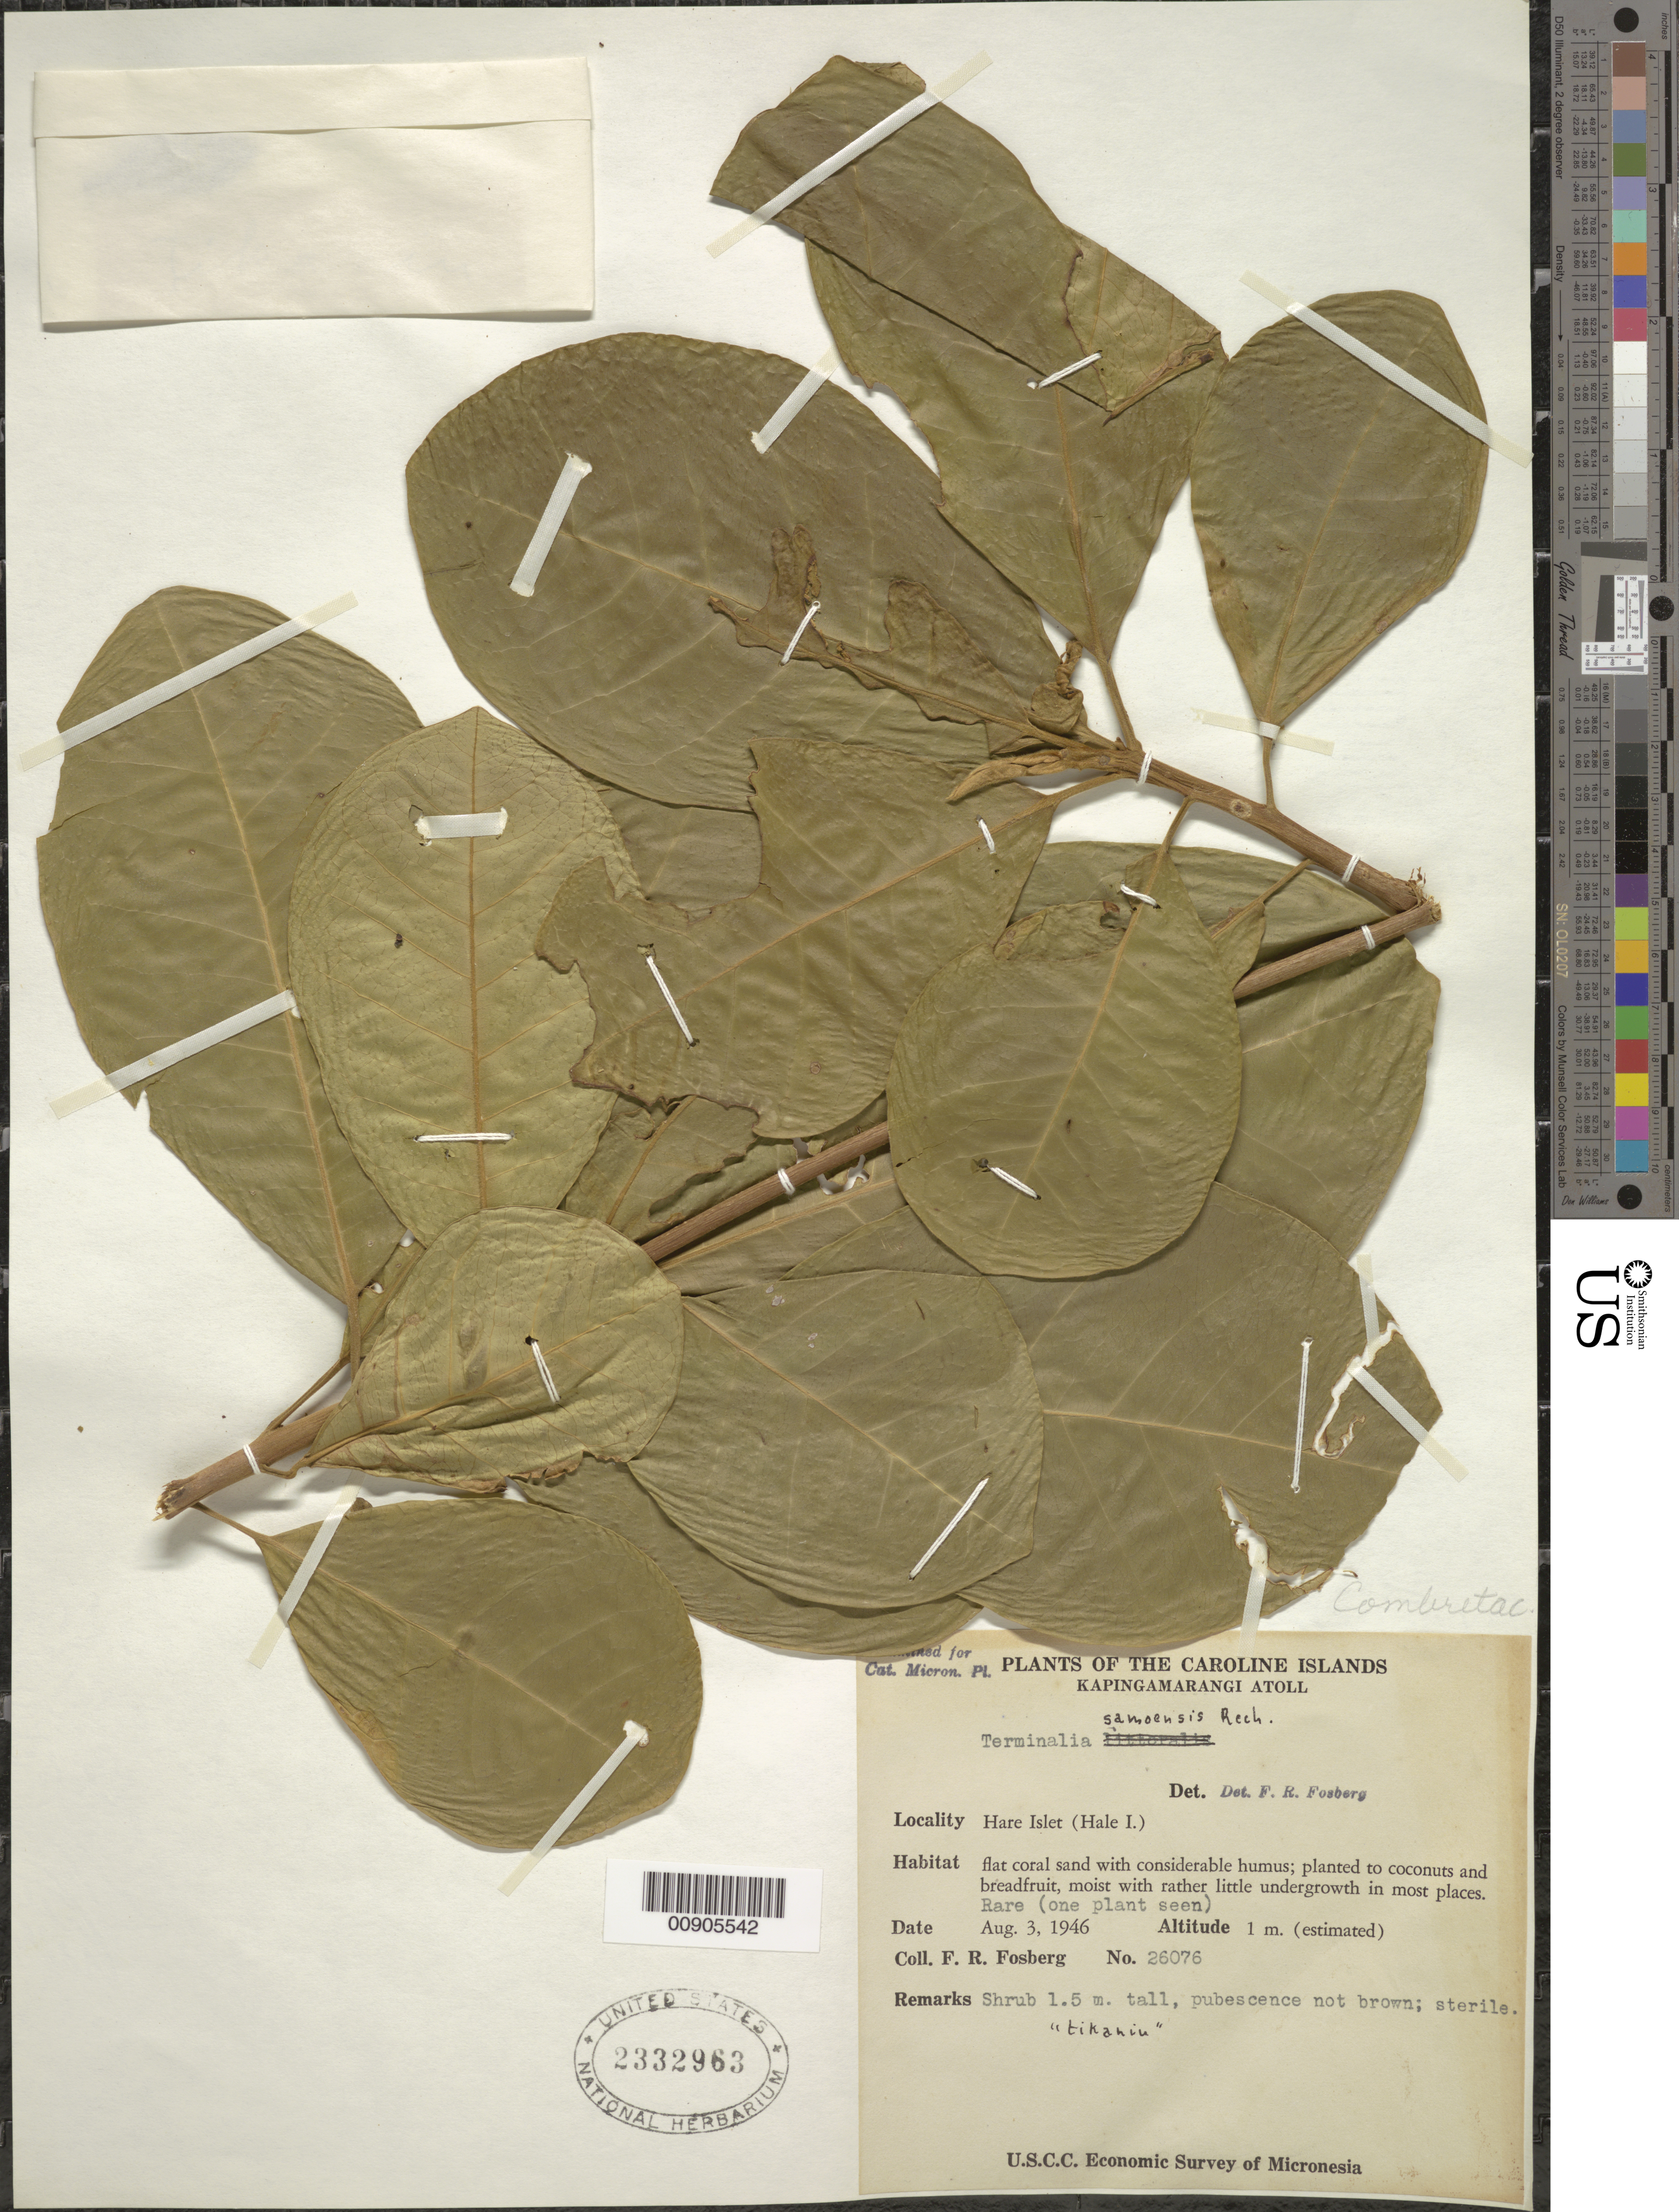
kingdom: Plantae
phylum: Tracheophyta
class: Magnoliopsida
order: Myrtales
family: Combretaceae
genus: Terminalia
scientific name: Terminalia samoensis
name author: Rech.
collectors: F. R. Fosberg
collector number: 26076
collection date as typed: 03 Aug 1946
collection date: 1946-08-03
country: Micronesia, Federated States of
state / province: Pohnpei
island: Kapingamarangi Atoll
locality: Hare Islet (Hale I.)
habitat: Flat coral sand with considerable humus; planted to cocnuts and breadfruit, moist with rather little undergrowth in most places,.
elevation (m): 1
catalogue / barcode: US 2332963